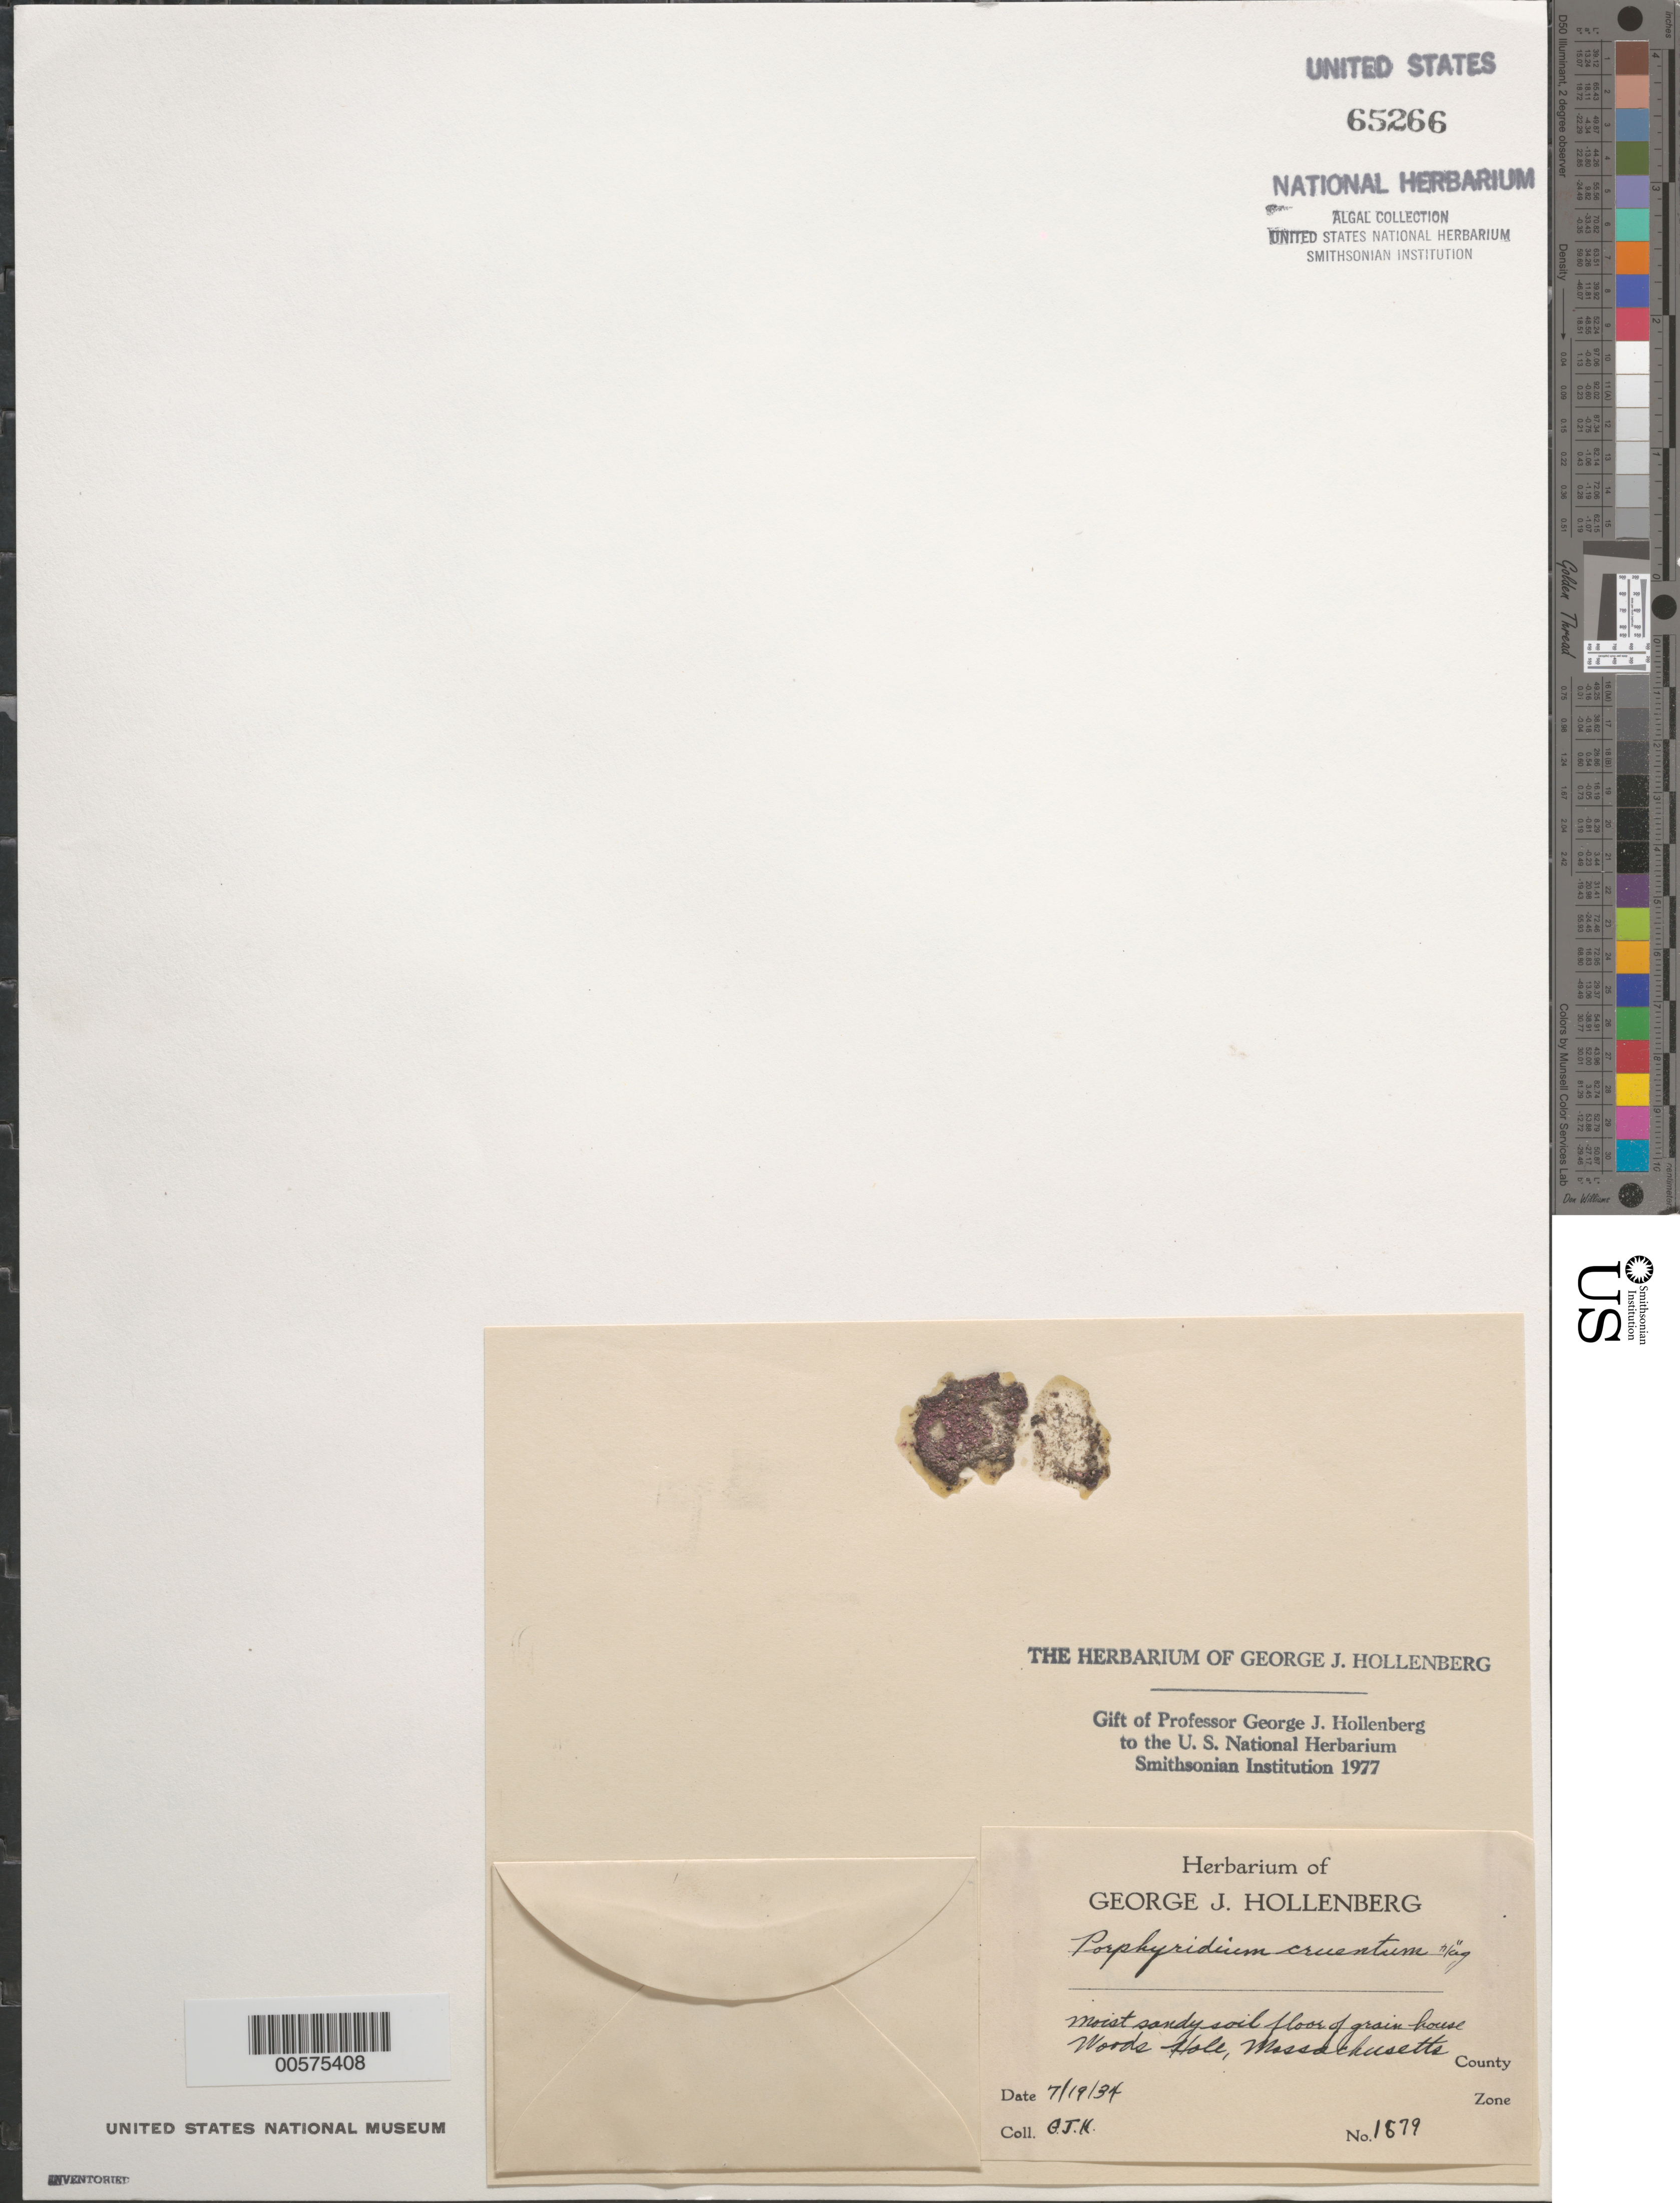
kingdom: Plantae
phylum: Rhodophyta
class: Porphyridiophyceae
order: Porphyridiales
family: Porphyridiaceae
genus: Porphyridium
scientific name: Porphyridium purpureum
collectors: G. Hollenberg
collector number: GJH 1879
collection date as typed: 19 Jul 1934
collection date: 1934-07-19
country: United States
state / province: Massachusetts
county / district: Barnstable County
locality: Woods Hole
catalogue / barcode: US 65266